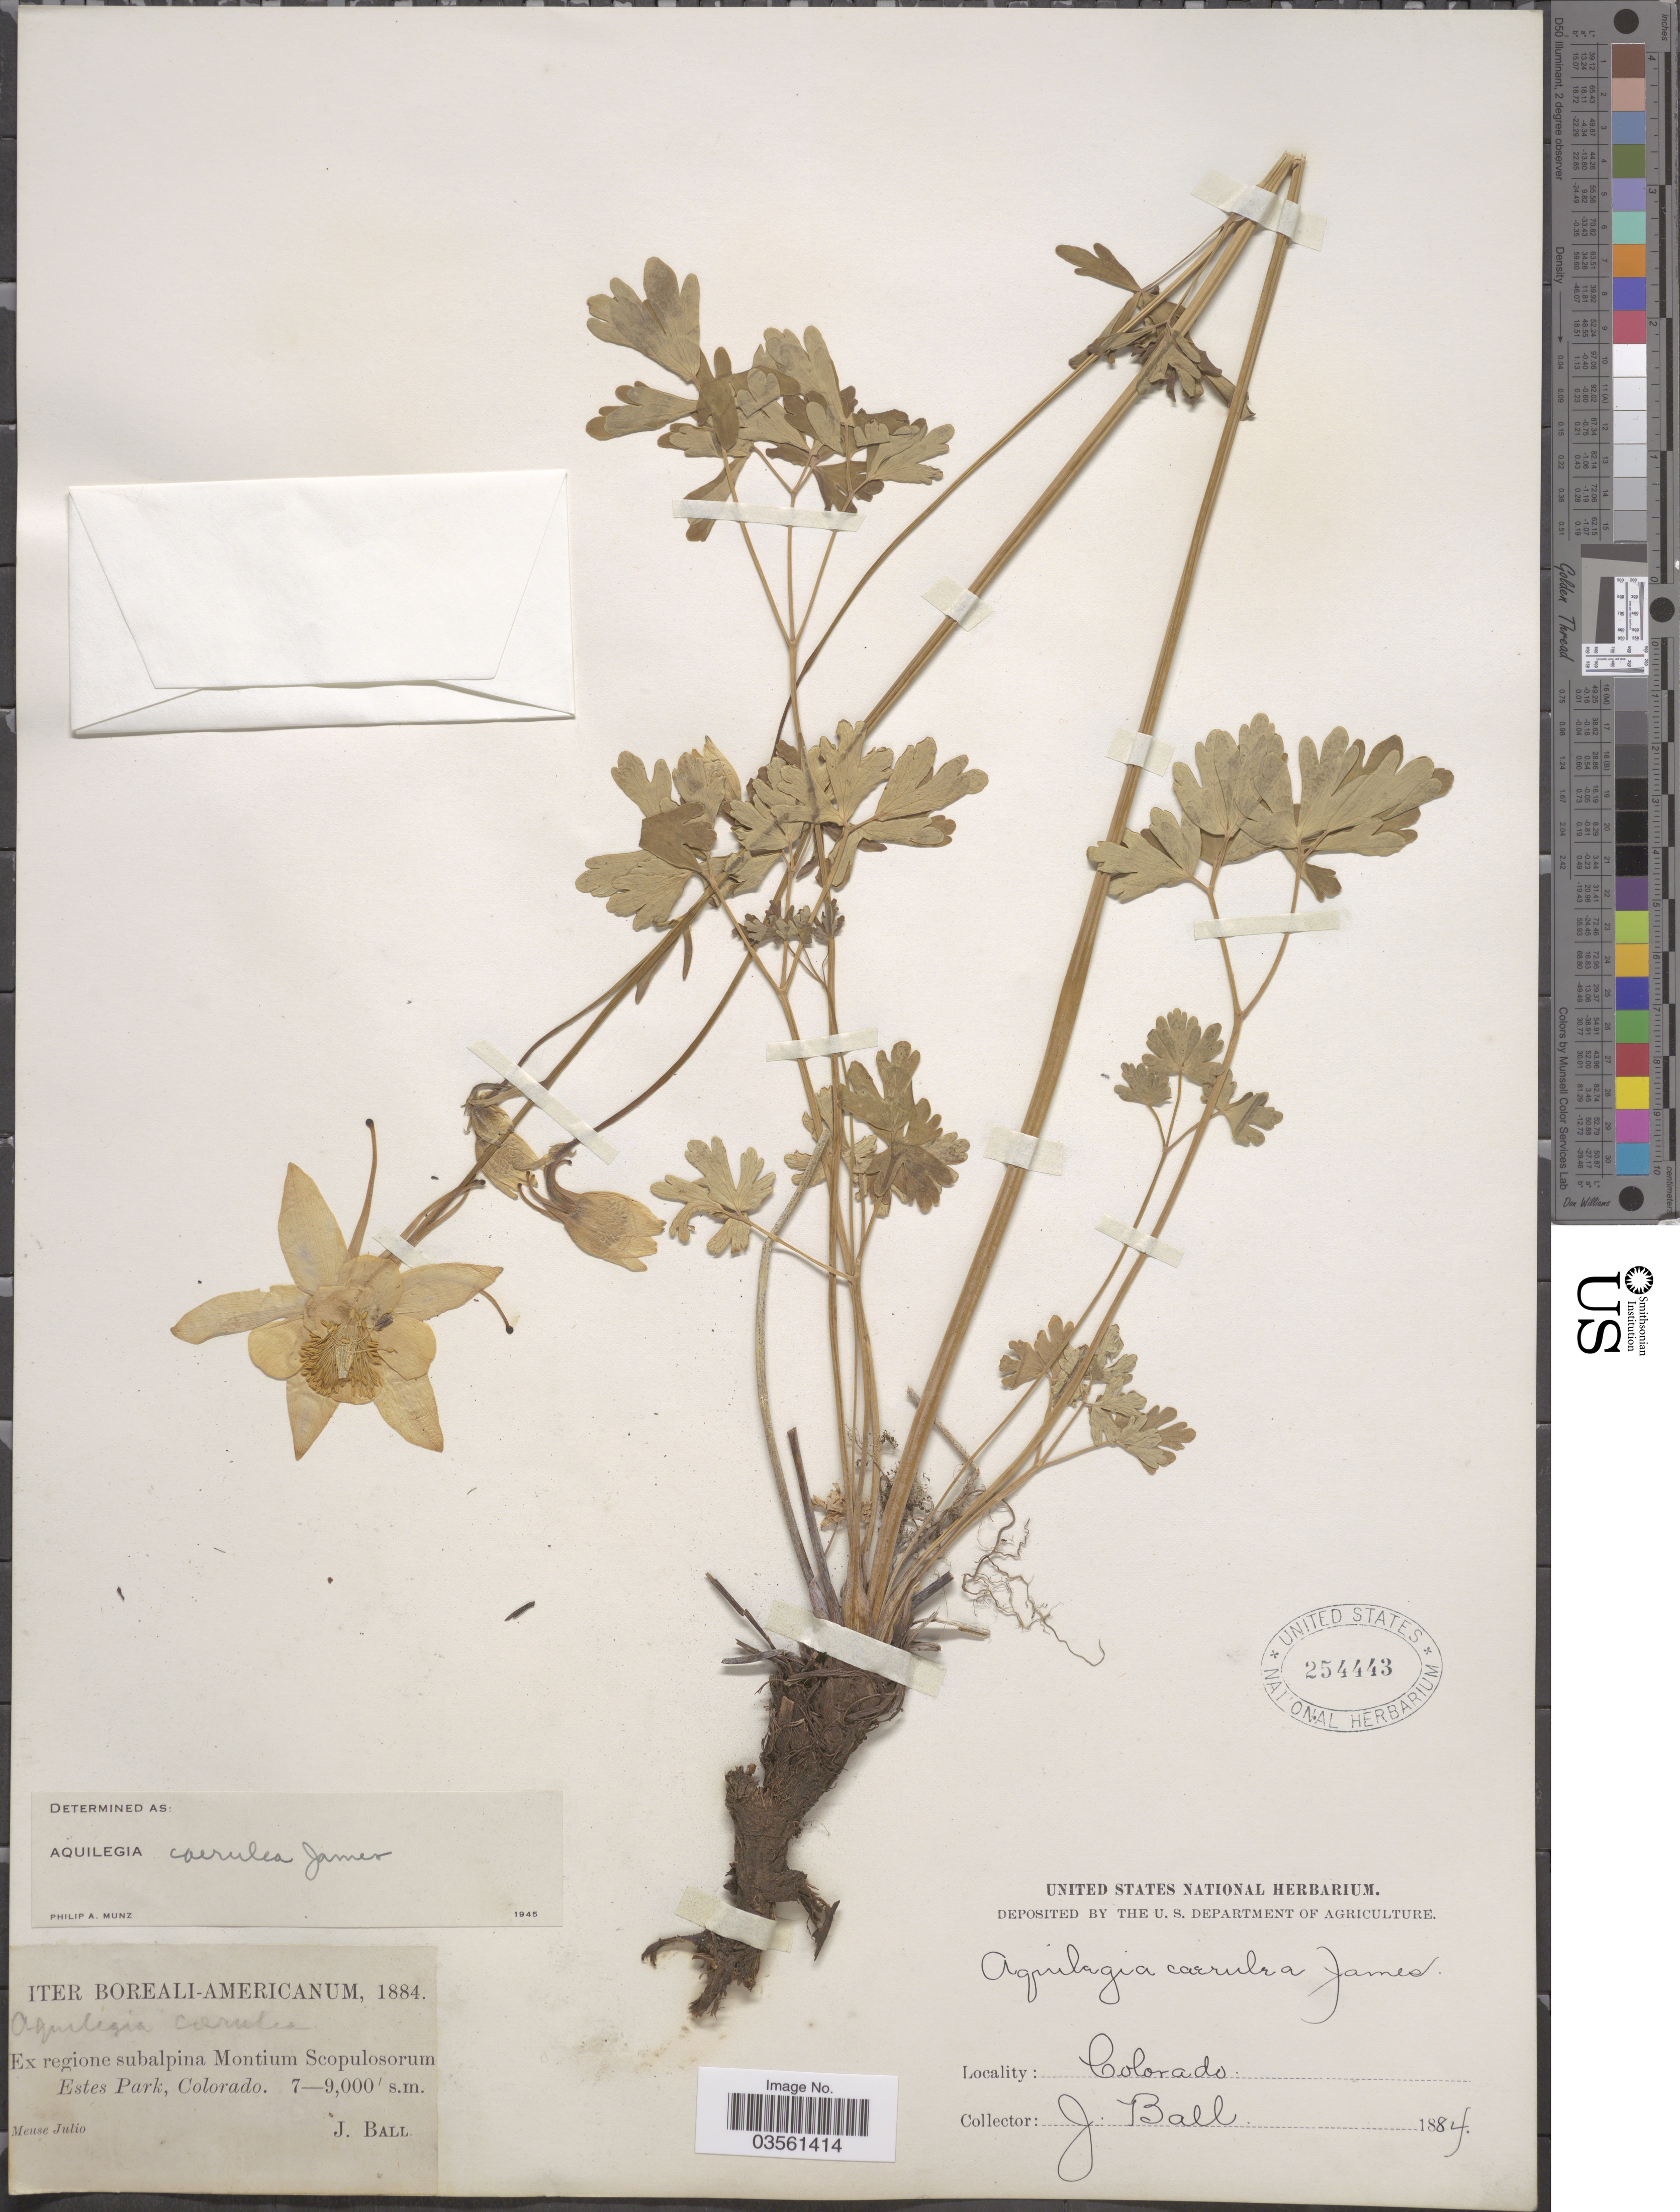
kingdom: Plantae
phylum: Tracheophyta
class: Magnoliopsida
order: Ranunculales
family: Ranunculaceae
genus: Aquilegia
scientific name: Aquilegia coerulea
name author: E. James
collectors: J. Ball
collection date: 1884-07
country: United States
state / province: Colorado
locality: Iter Boreali-Americanum. Ex regione subalpina Montium Scopulosorum Estes Park.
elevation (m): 2134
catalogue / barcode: US 254443